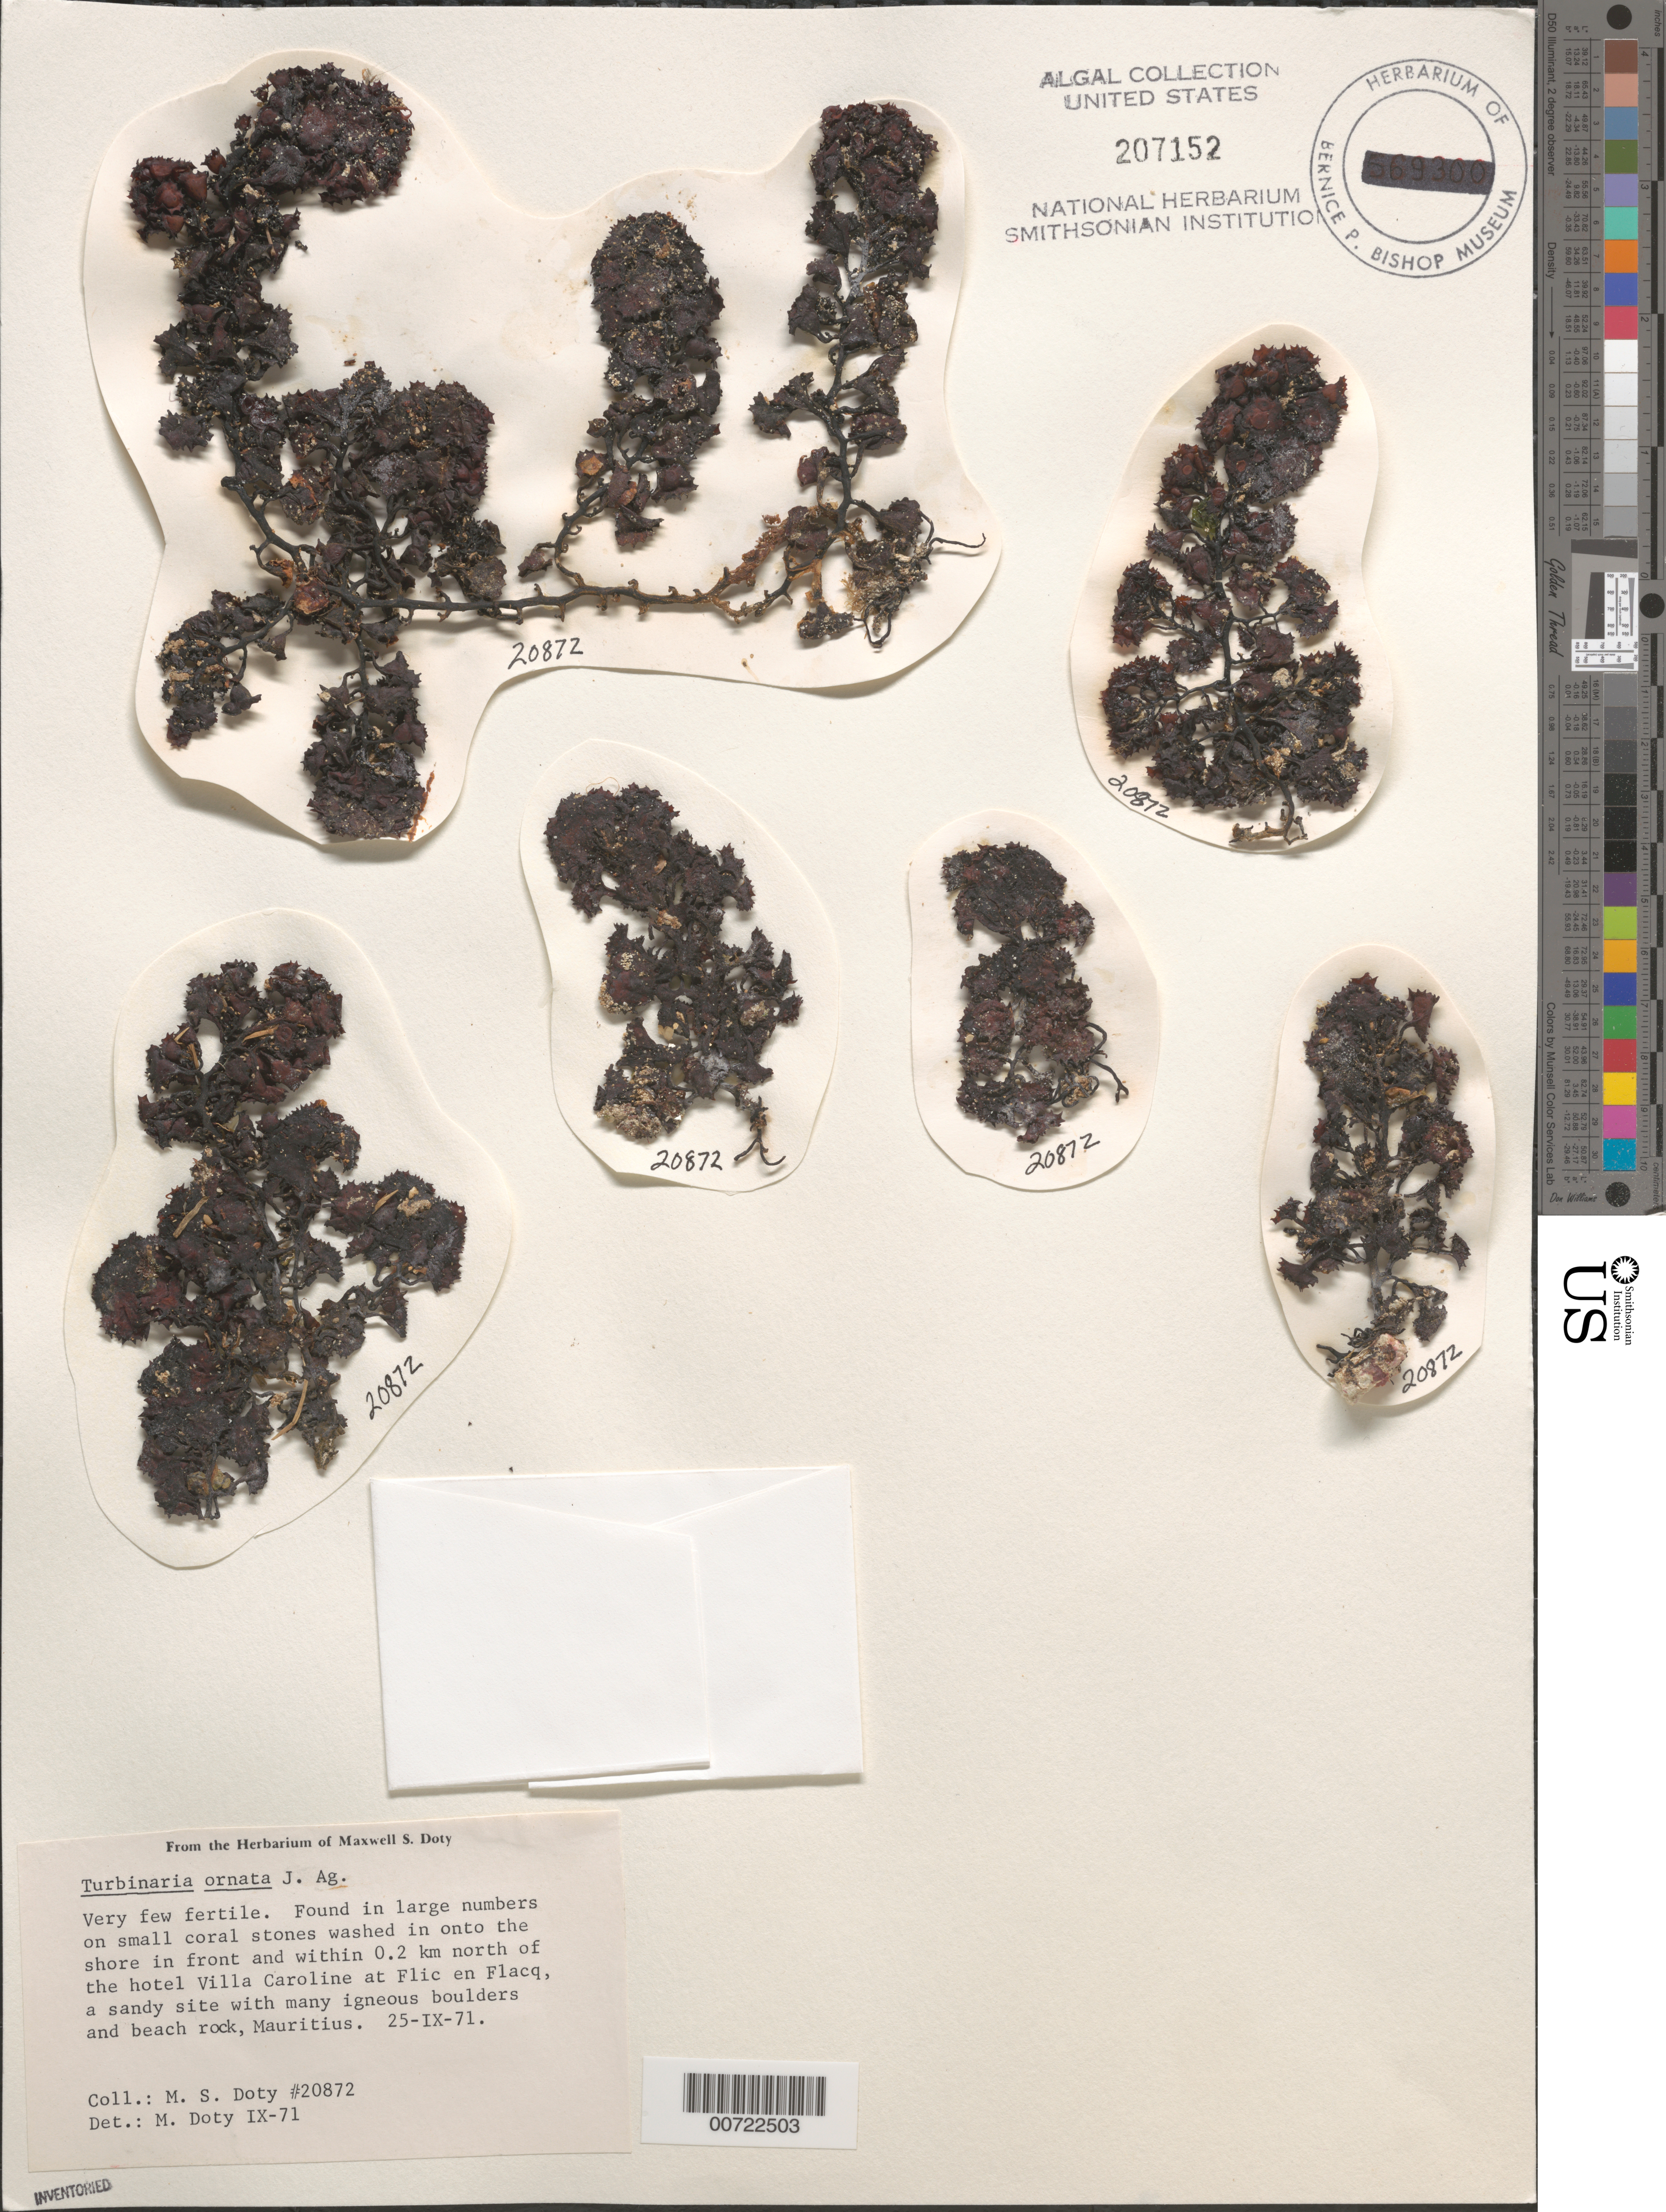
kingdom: Chromista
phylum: Ochrophyta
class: Phaeophyceae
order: Fucales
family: Sargassaceae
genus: Turbinaria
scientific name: Turbinaria ornata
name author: (Turner) J. Agardh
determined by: Doty, M. S.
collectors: M. S. Doty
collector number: MSD 20872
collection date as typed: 25 Sep 1971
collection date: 1971-09-25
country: Mauritius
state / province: Black River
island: Mauritius Island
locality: Hotel Villa Caroline shore, Flic-en-Flacq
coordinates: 20 16' S. Lat., 57 22' E. Long.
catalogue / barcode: US 207152